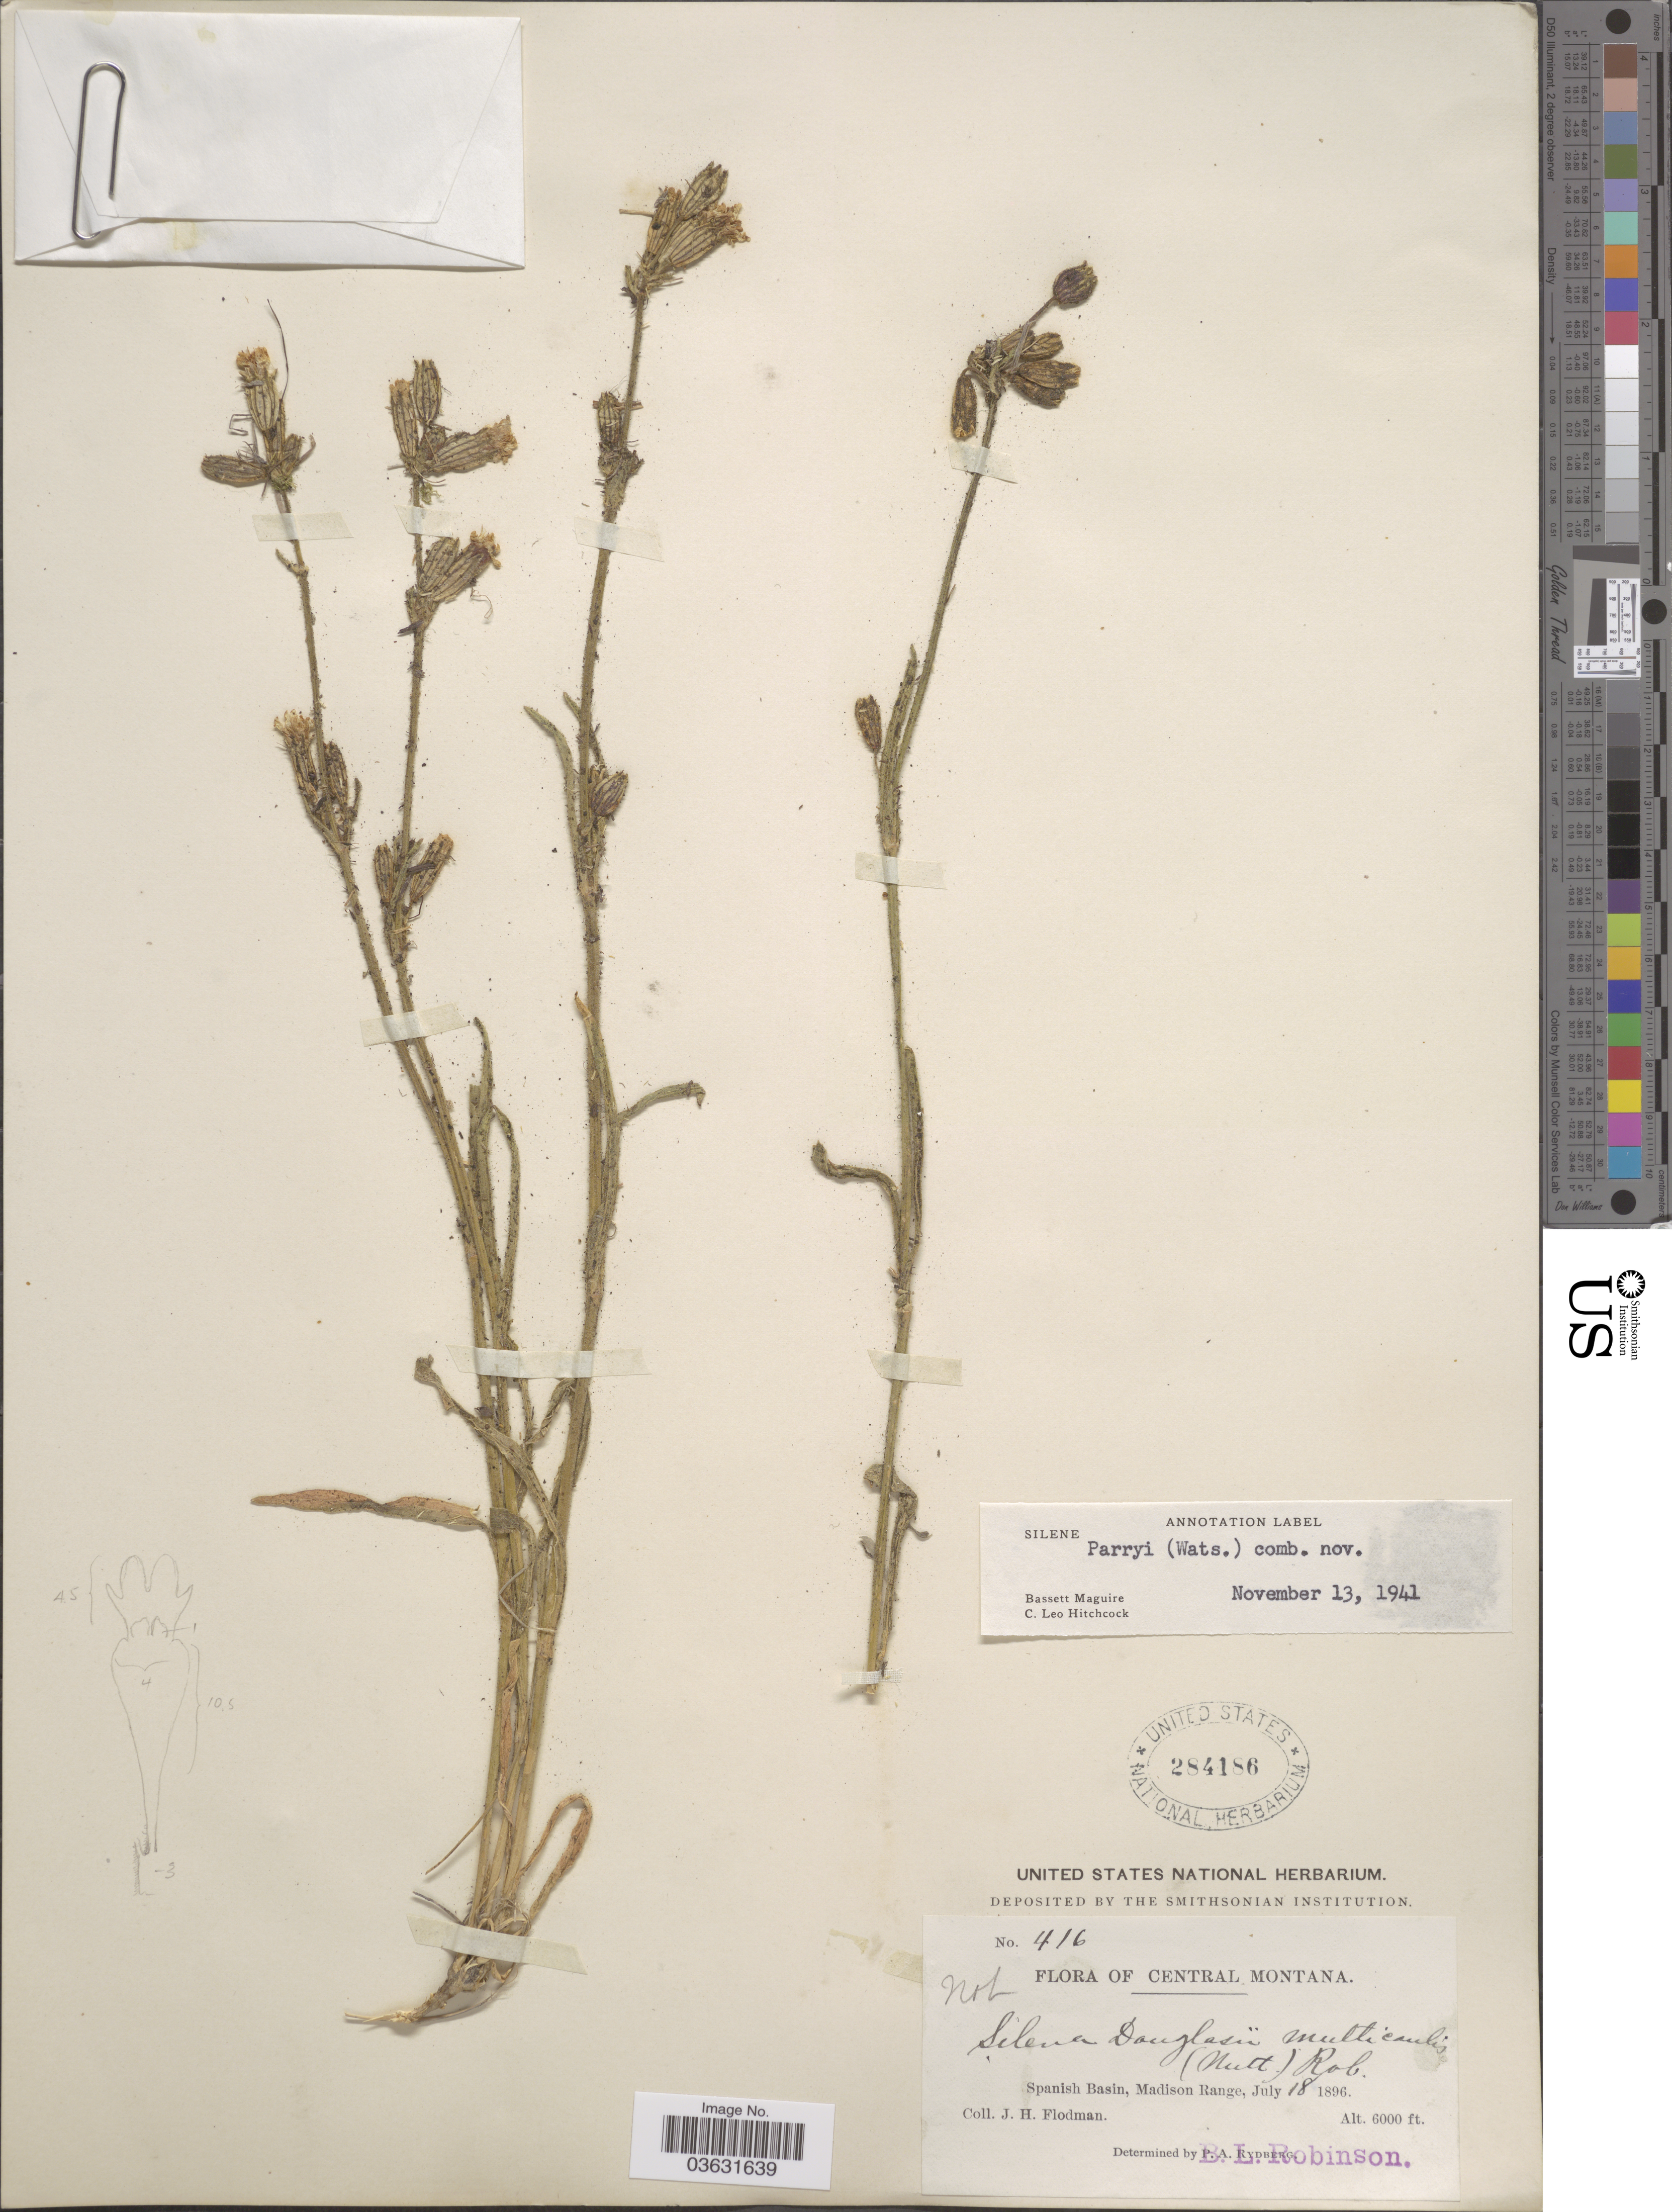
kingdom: Plantae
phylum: Tracheophyta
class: Magnoliopsida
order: Caryophyllales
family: Caryophyllaceae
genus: Silene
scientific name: Silene parryi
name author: (S. Watson) C.L. Hitchc. & Maguire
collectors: J. Flodman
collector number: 416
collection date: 1896-07-18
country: United States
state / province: Montana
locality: Central Montana, Spanish Basin, Madison Range.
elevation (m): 1829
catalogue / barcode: US 284186